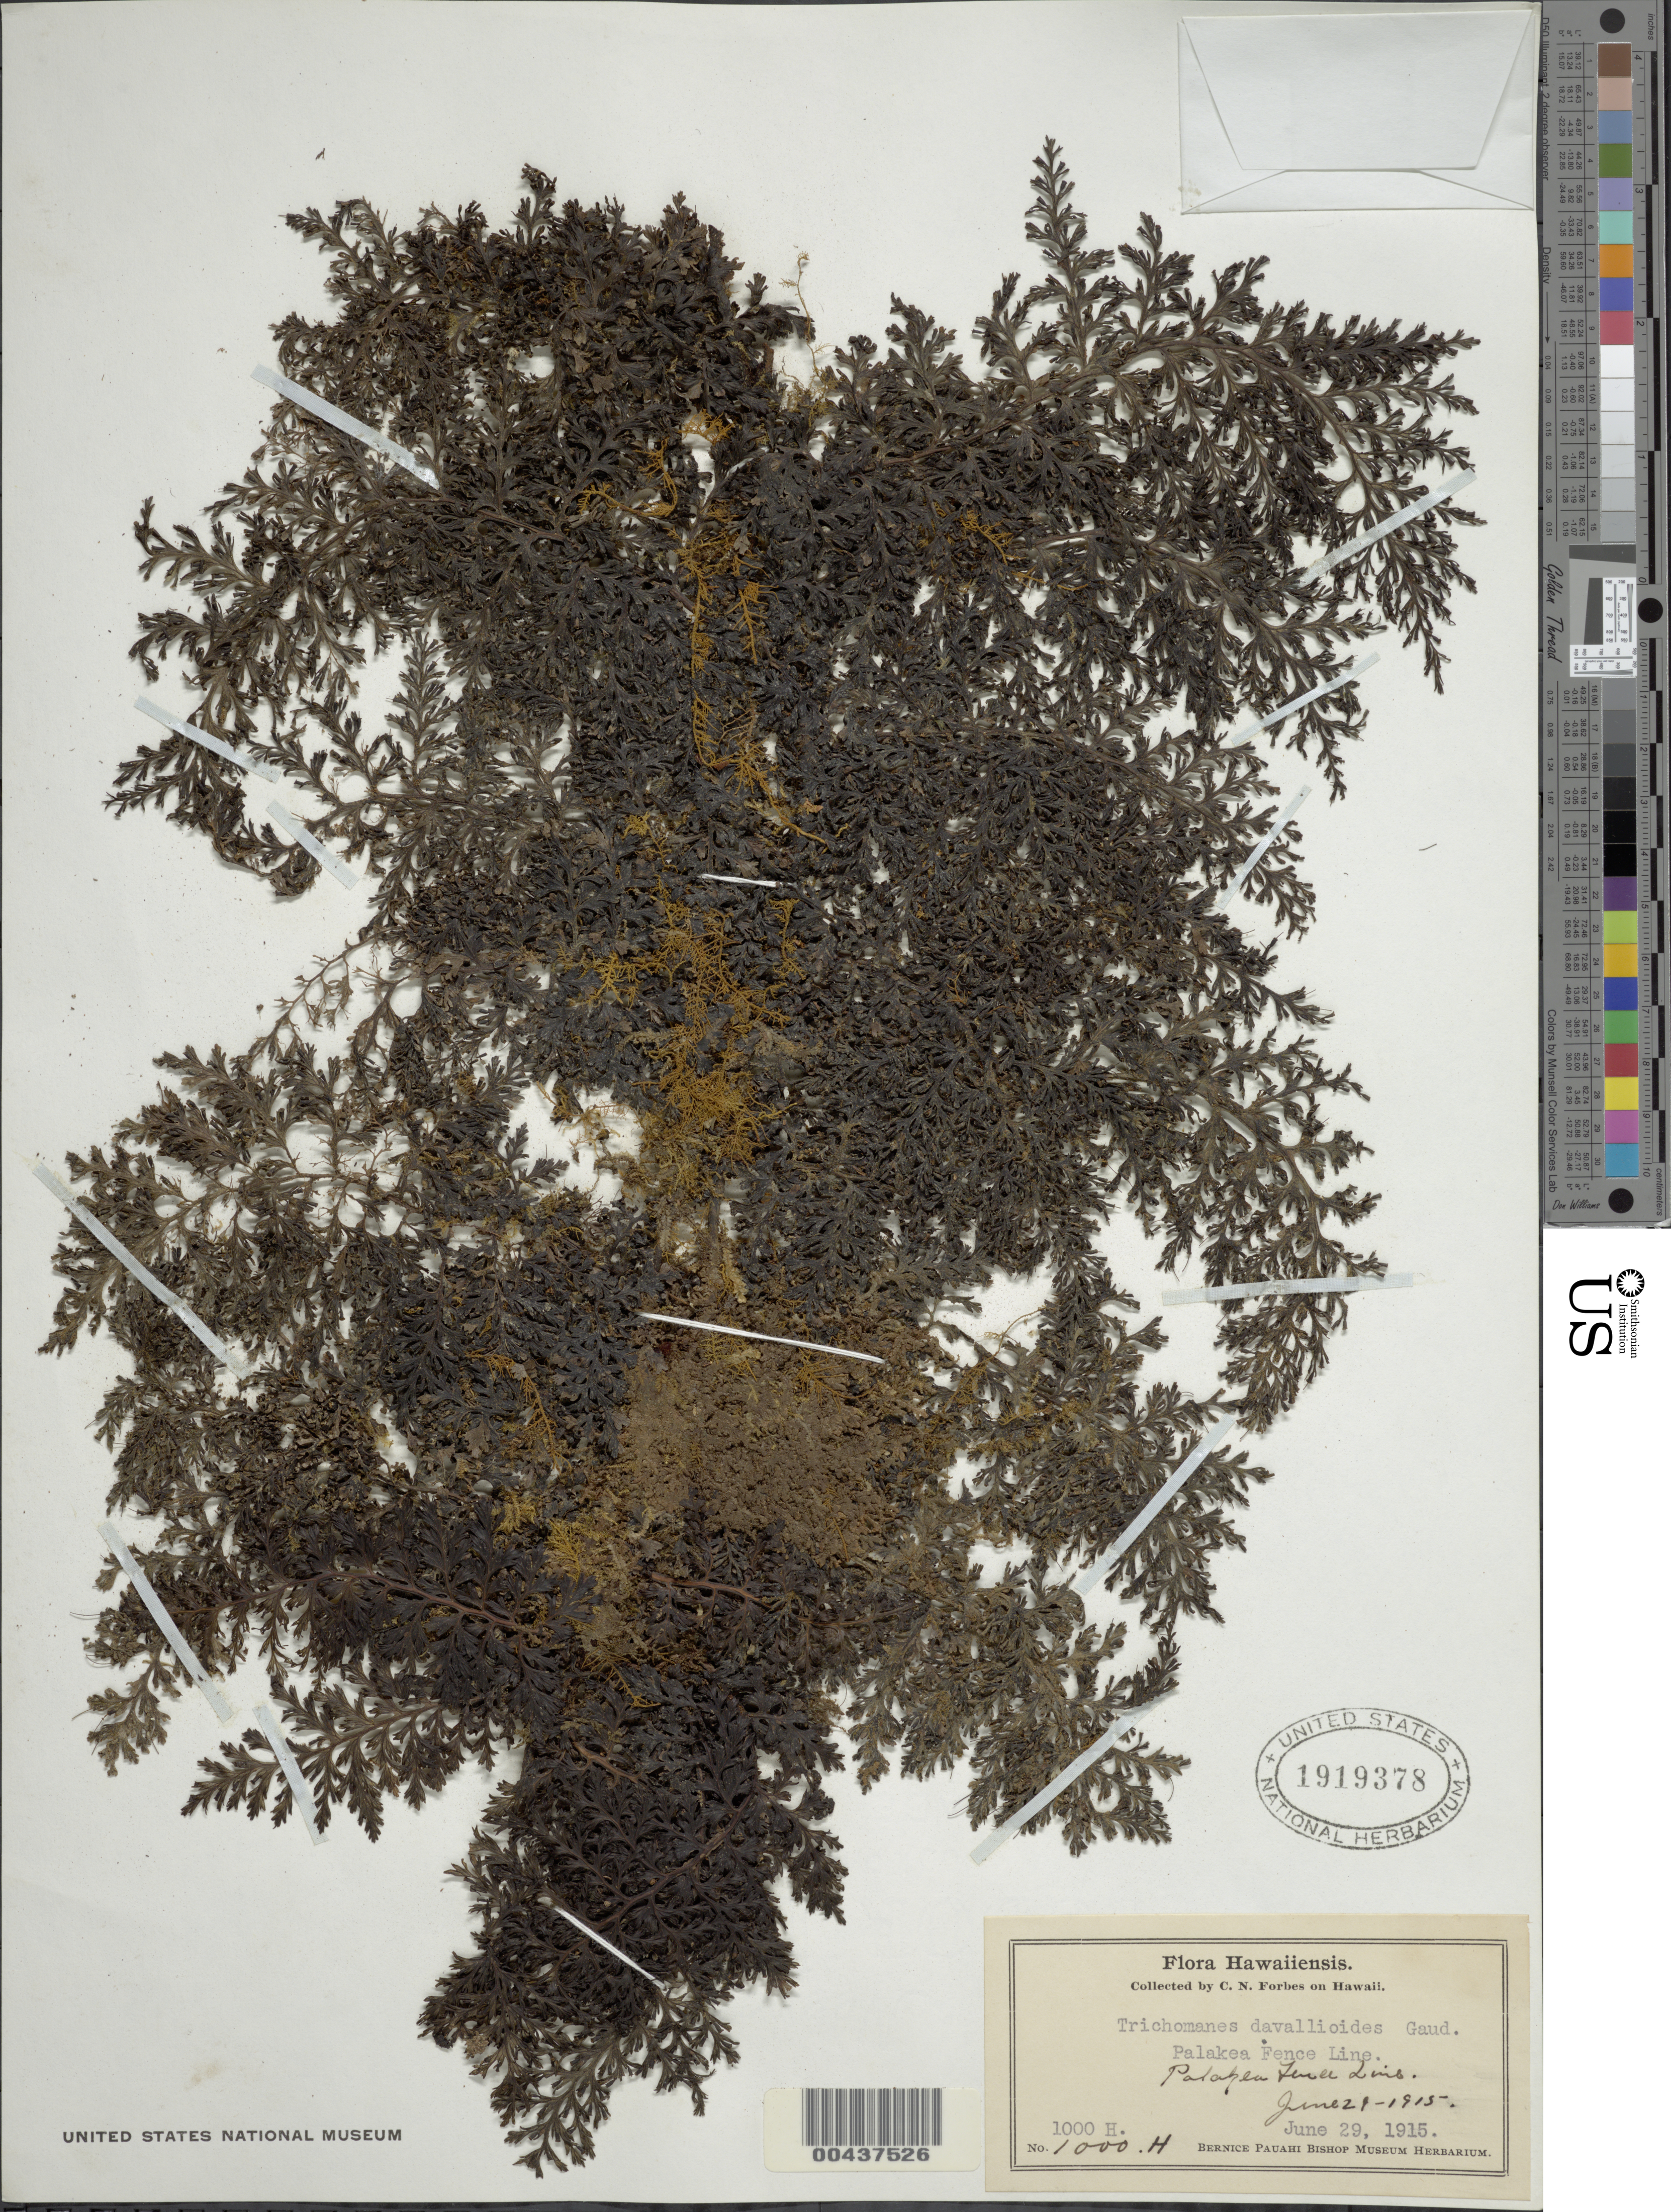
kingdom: Plantae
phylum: Tracheophyta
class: Polypodiopsida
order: Hymenophyllales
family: Hymenophyllaceae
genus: Vandenboschia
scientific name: Vandenboschia davallioides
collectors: C. N. Forbes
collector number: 1000.H.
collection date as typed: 29 Jun 1915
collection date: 1915-06-29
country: United States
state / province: Hawaii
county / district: Hawaii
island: Hawaii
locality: Palakea Fence line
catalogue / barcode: US 1919378